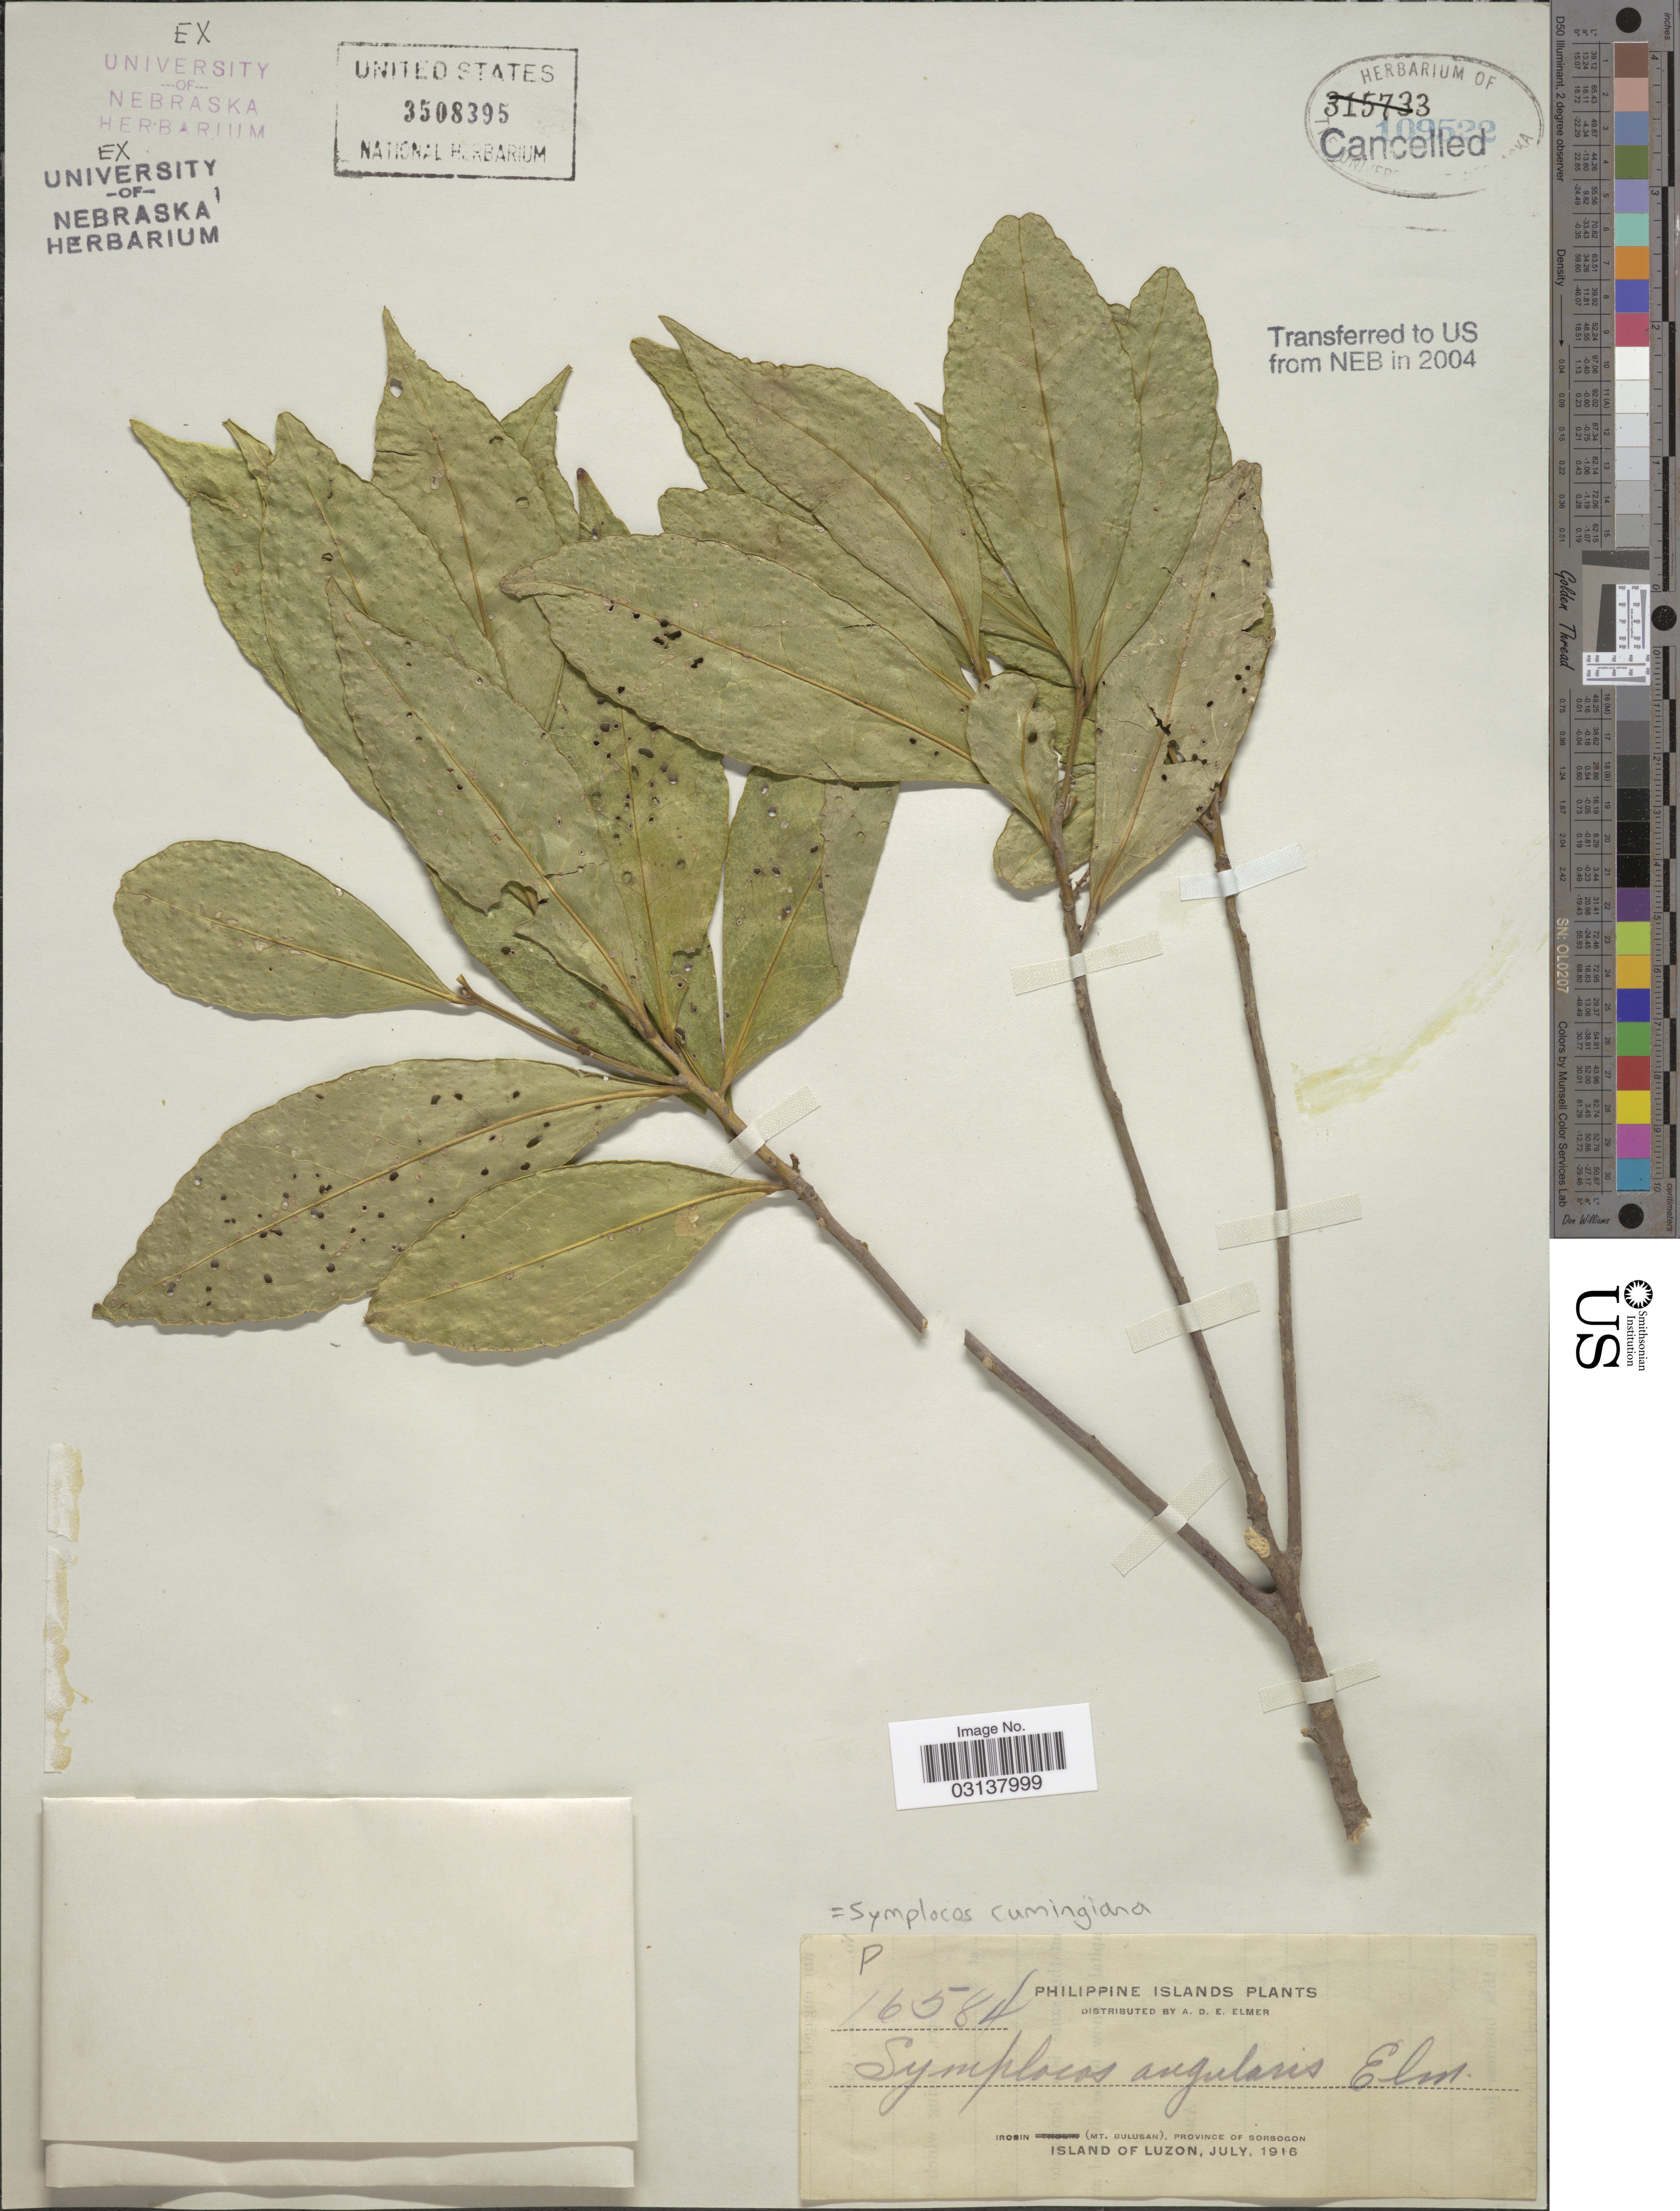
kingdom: Plantae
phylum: Tracheophyta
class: Magnoliopsida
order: Ericales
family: Symplocaceae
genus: Symplocos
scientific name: Symplocos cumingiana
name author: Brand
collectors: A. D. E. Elmer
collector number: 16584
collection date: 1916-07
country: Philippines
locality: Philippine Islands. Irosin (Mt. Bulusan), Province of Sorsogon. Island of Luzon.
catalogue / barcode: US 3508395